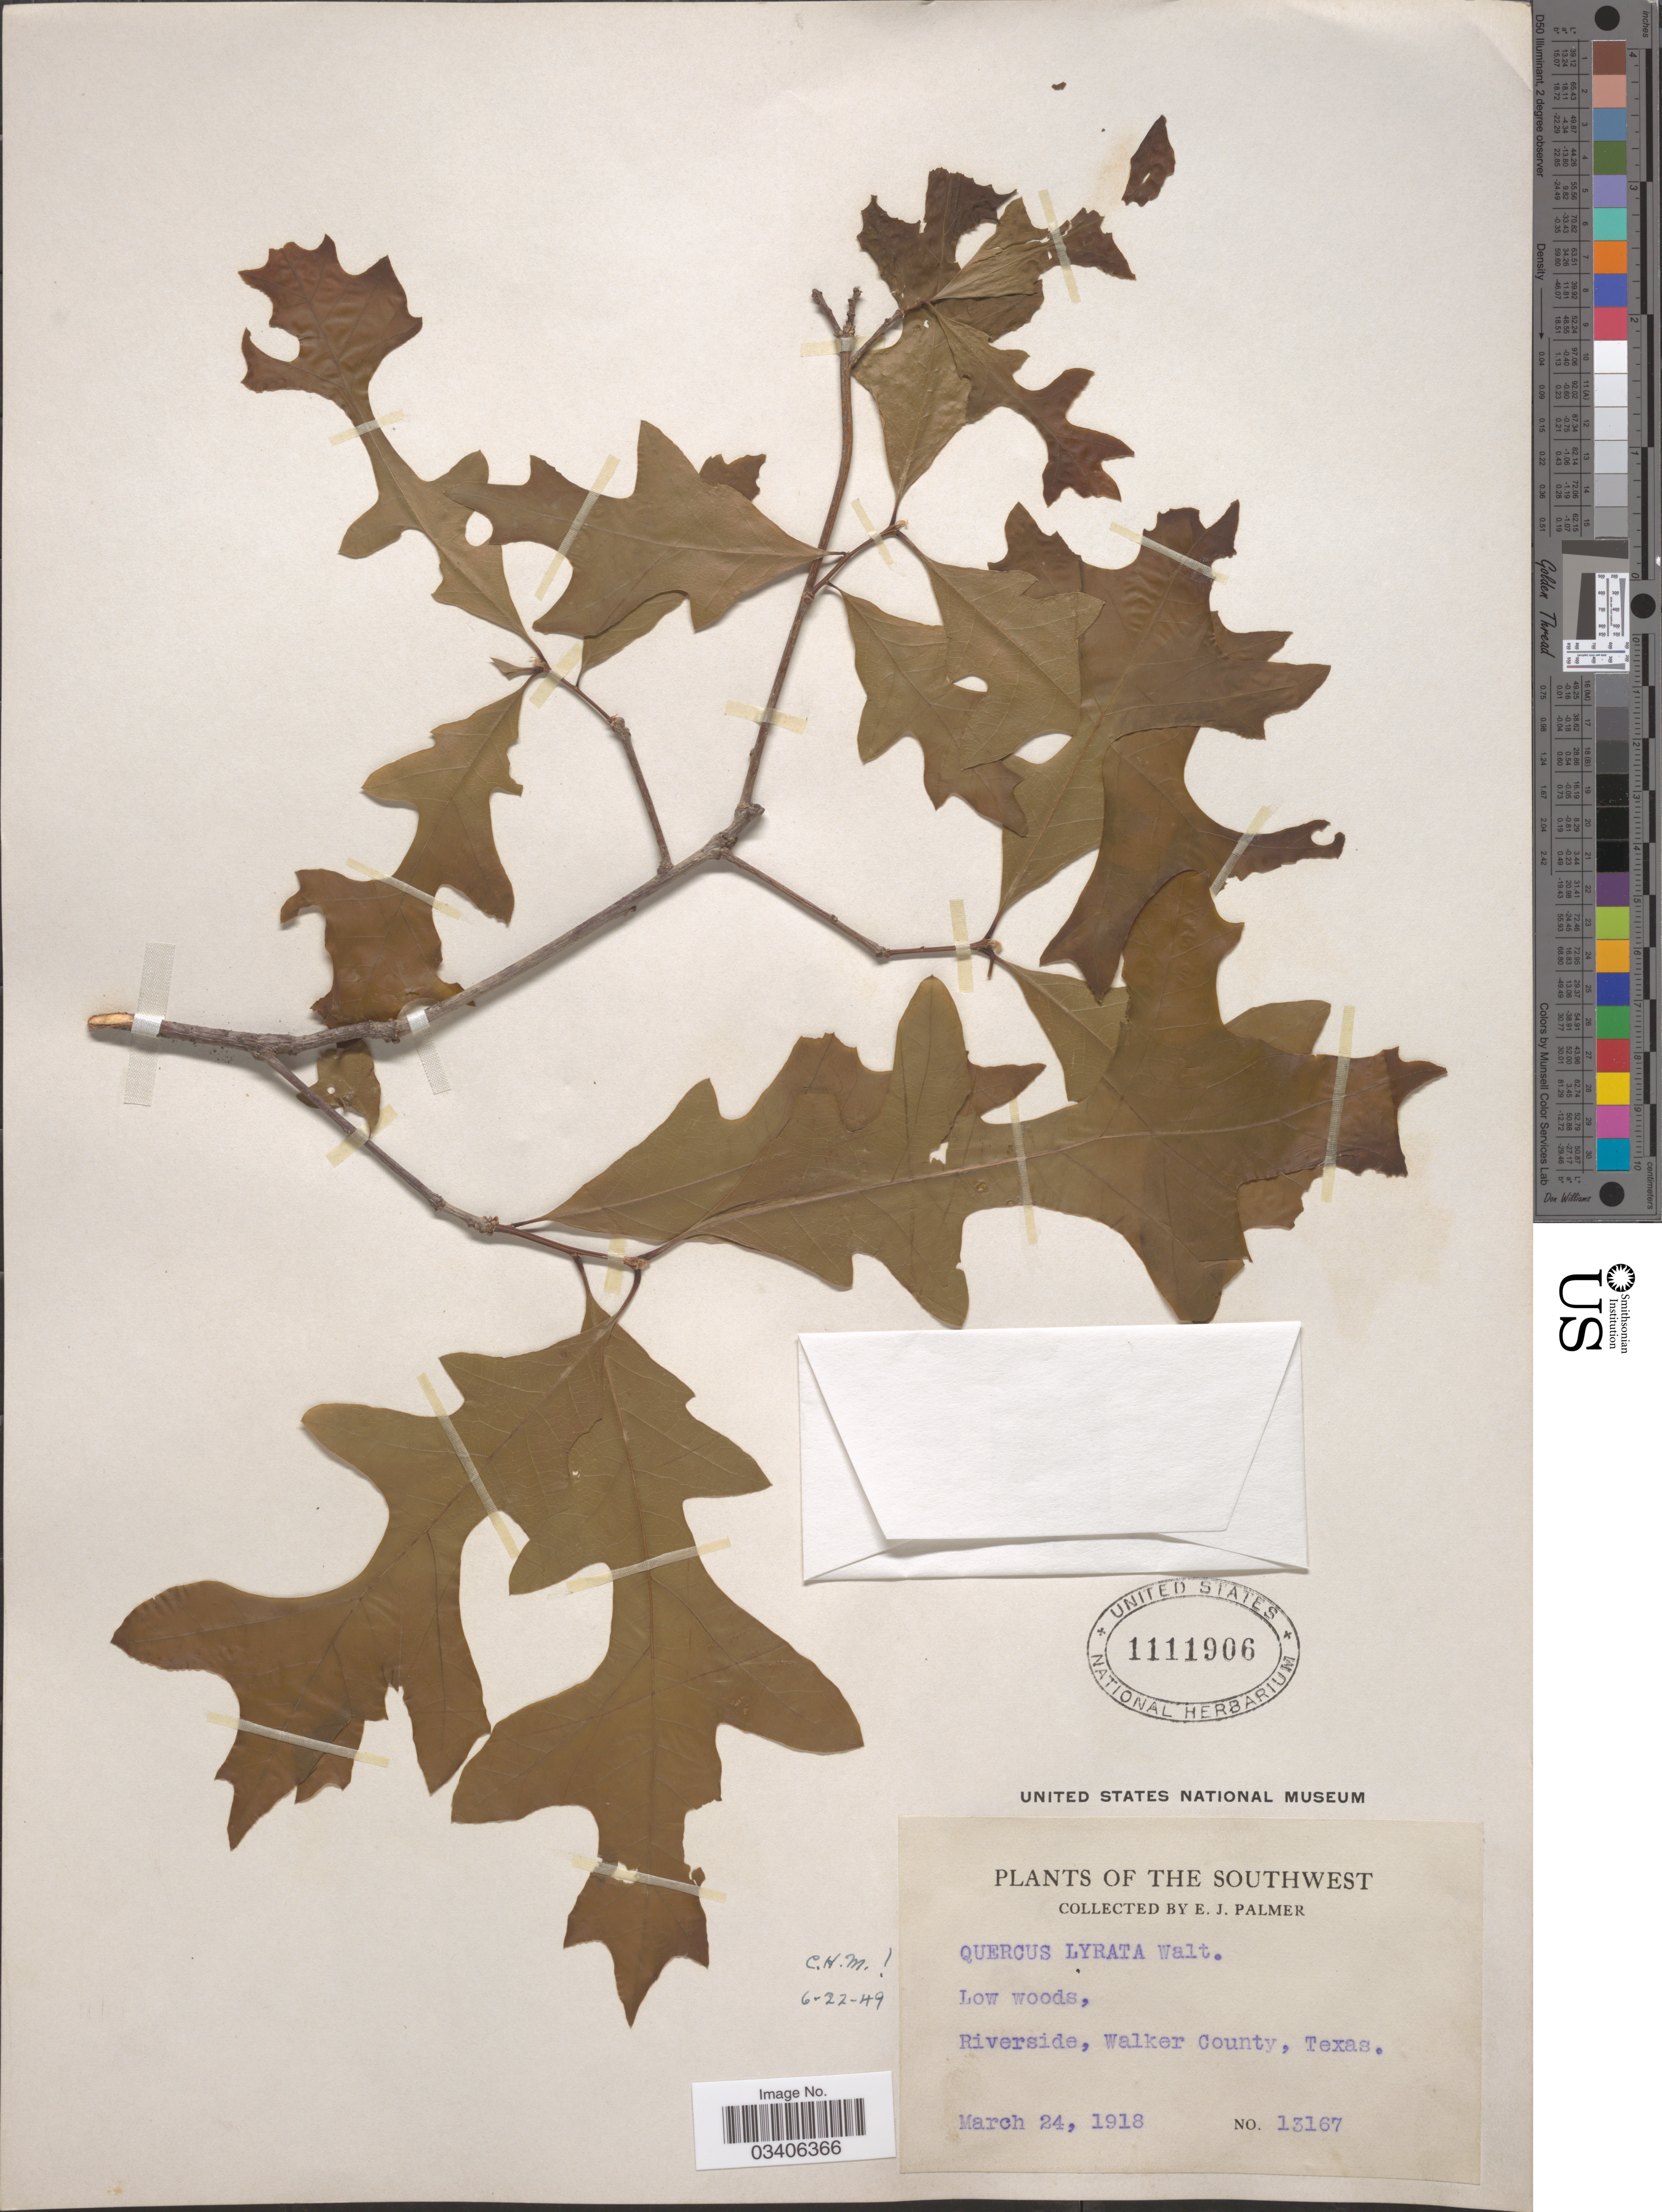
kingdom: Plantae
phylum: Tracheophyta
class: Magnoliopsida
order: Fagales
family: Fagaceae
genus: Quercus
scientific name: Quercus lyrata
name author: Walter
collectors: E. J. Palmer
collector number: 13167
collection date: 1918-03-24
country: United States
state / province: Texas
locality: The Southwest. Riverside, Walker County.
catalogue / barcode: US 1111906